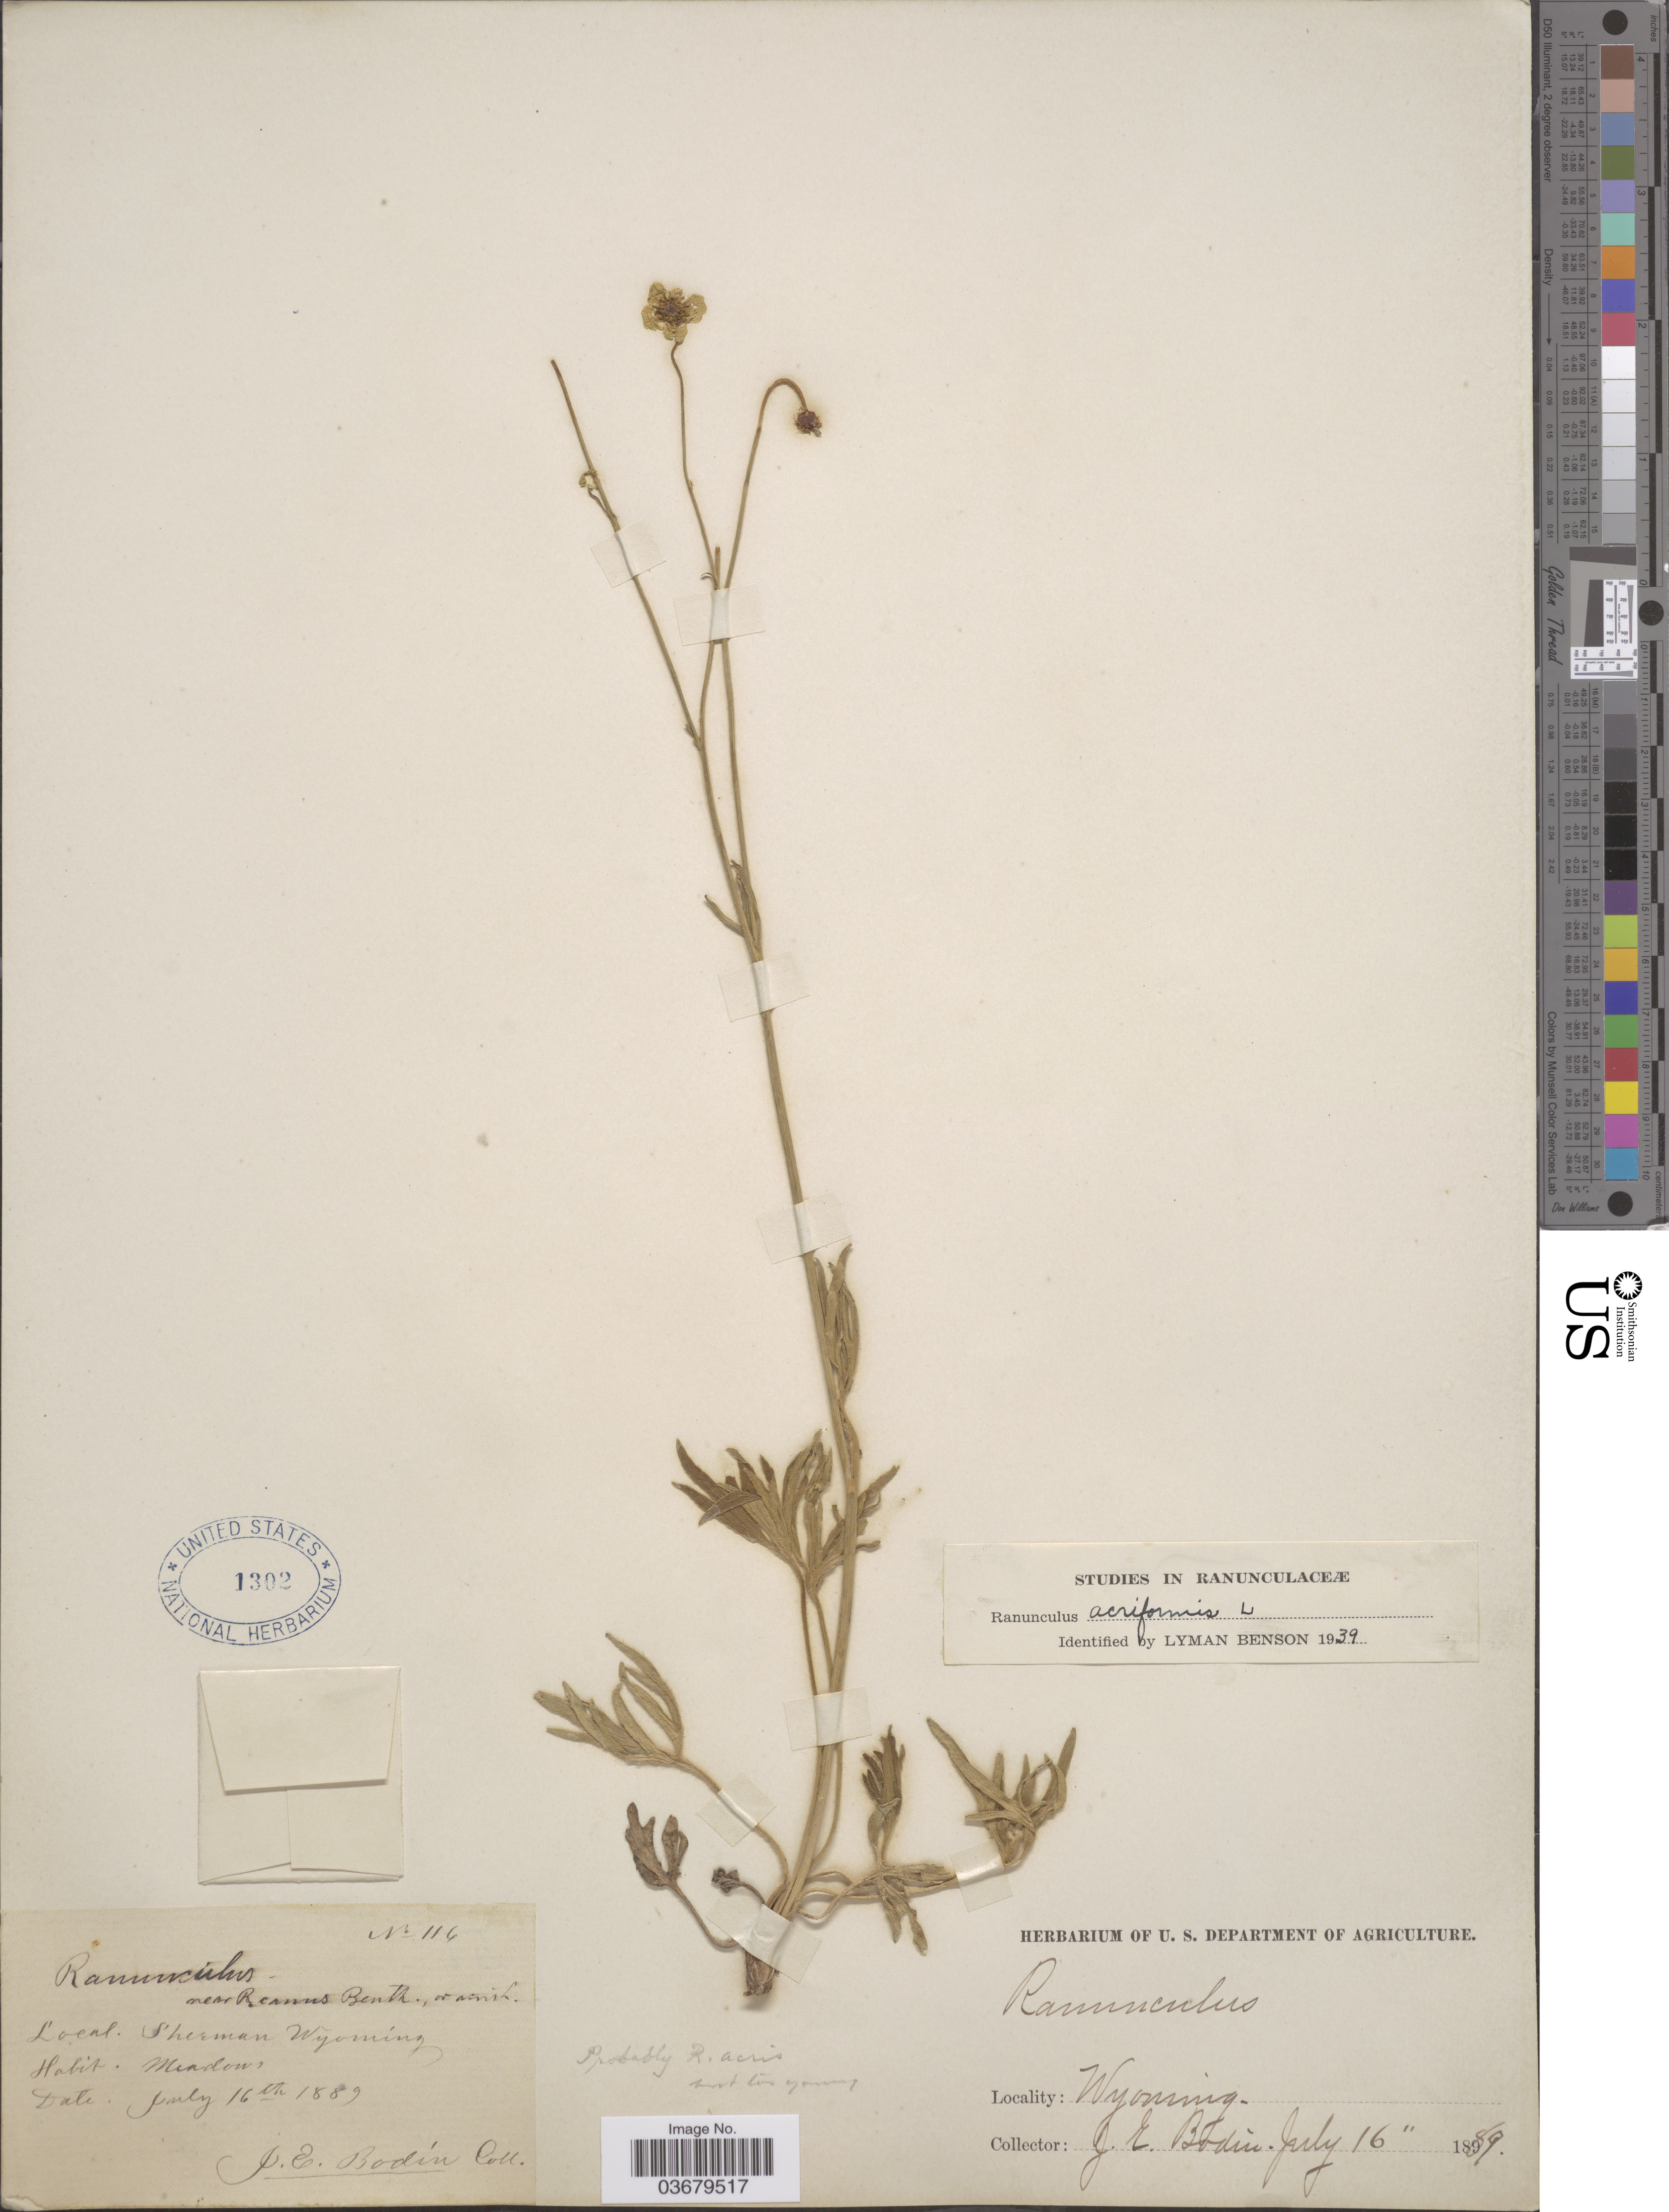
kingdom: Plantae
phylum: Tracheophyta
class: Magnoliopsida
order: Ranunculales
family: Ranunculaceae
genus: Ranunculus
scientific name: Ranunculus acriformis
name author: A. Gray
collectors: J. E. Bodin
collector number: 116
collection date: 1889-07-16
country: United States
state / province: Wyoming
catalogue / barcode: US 1302